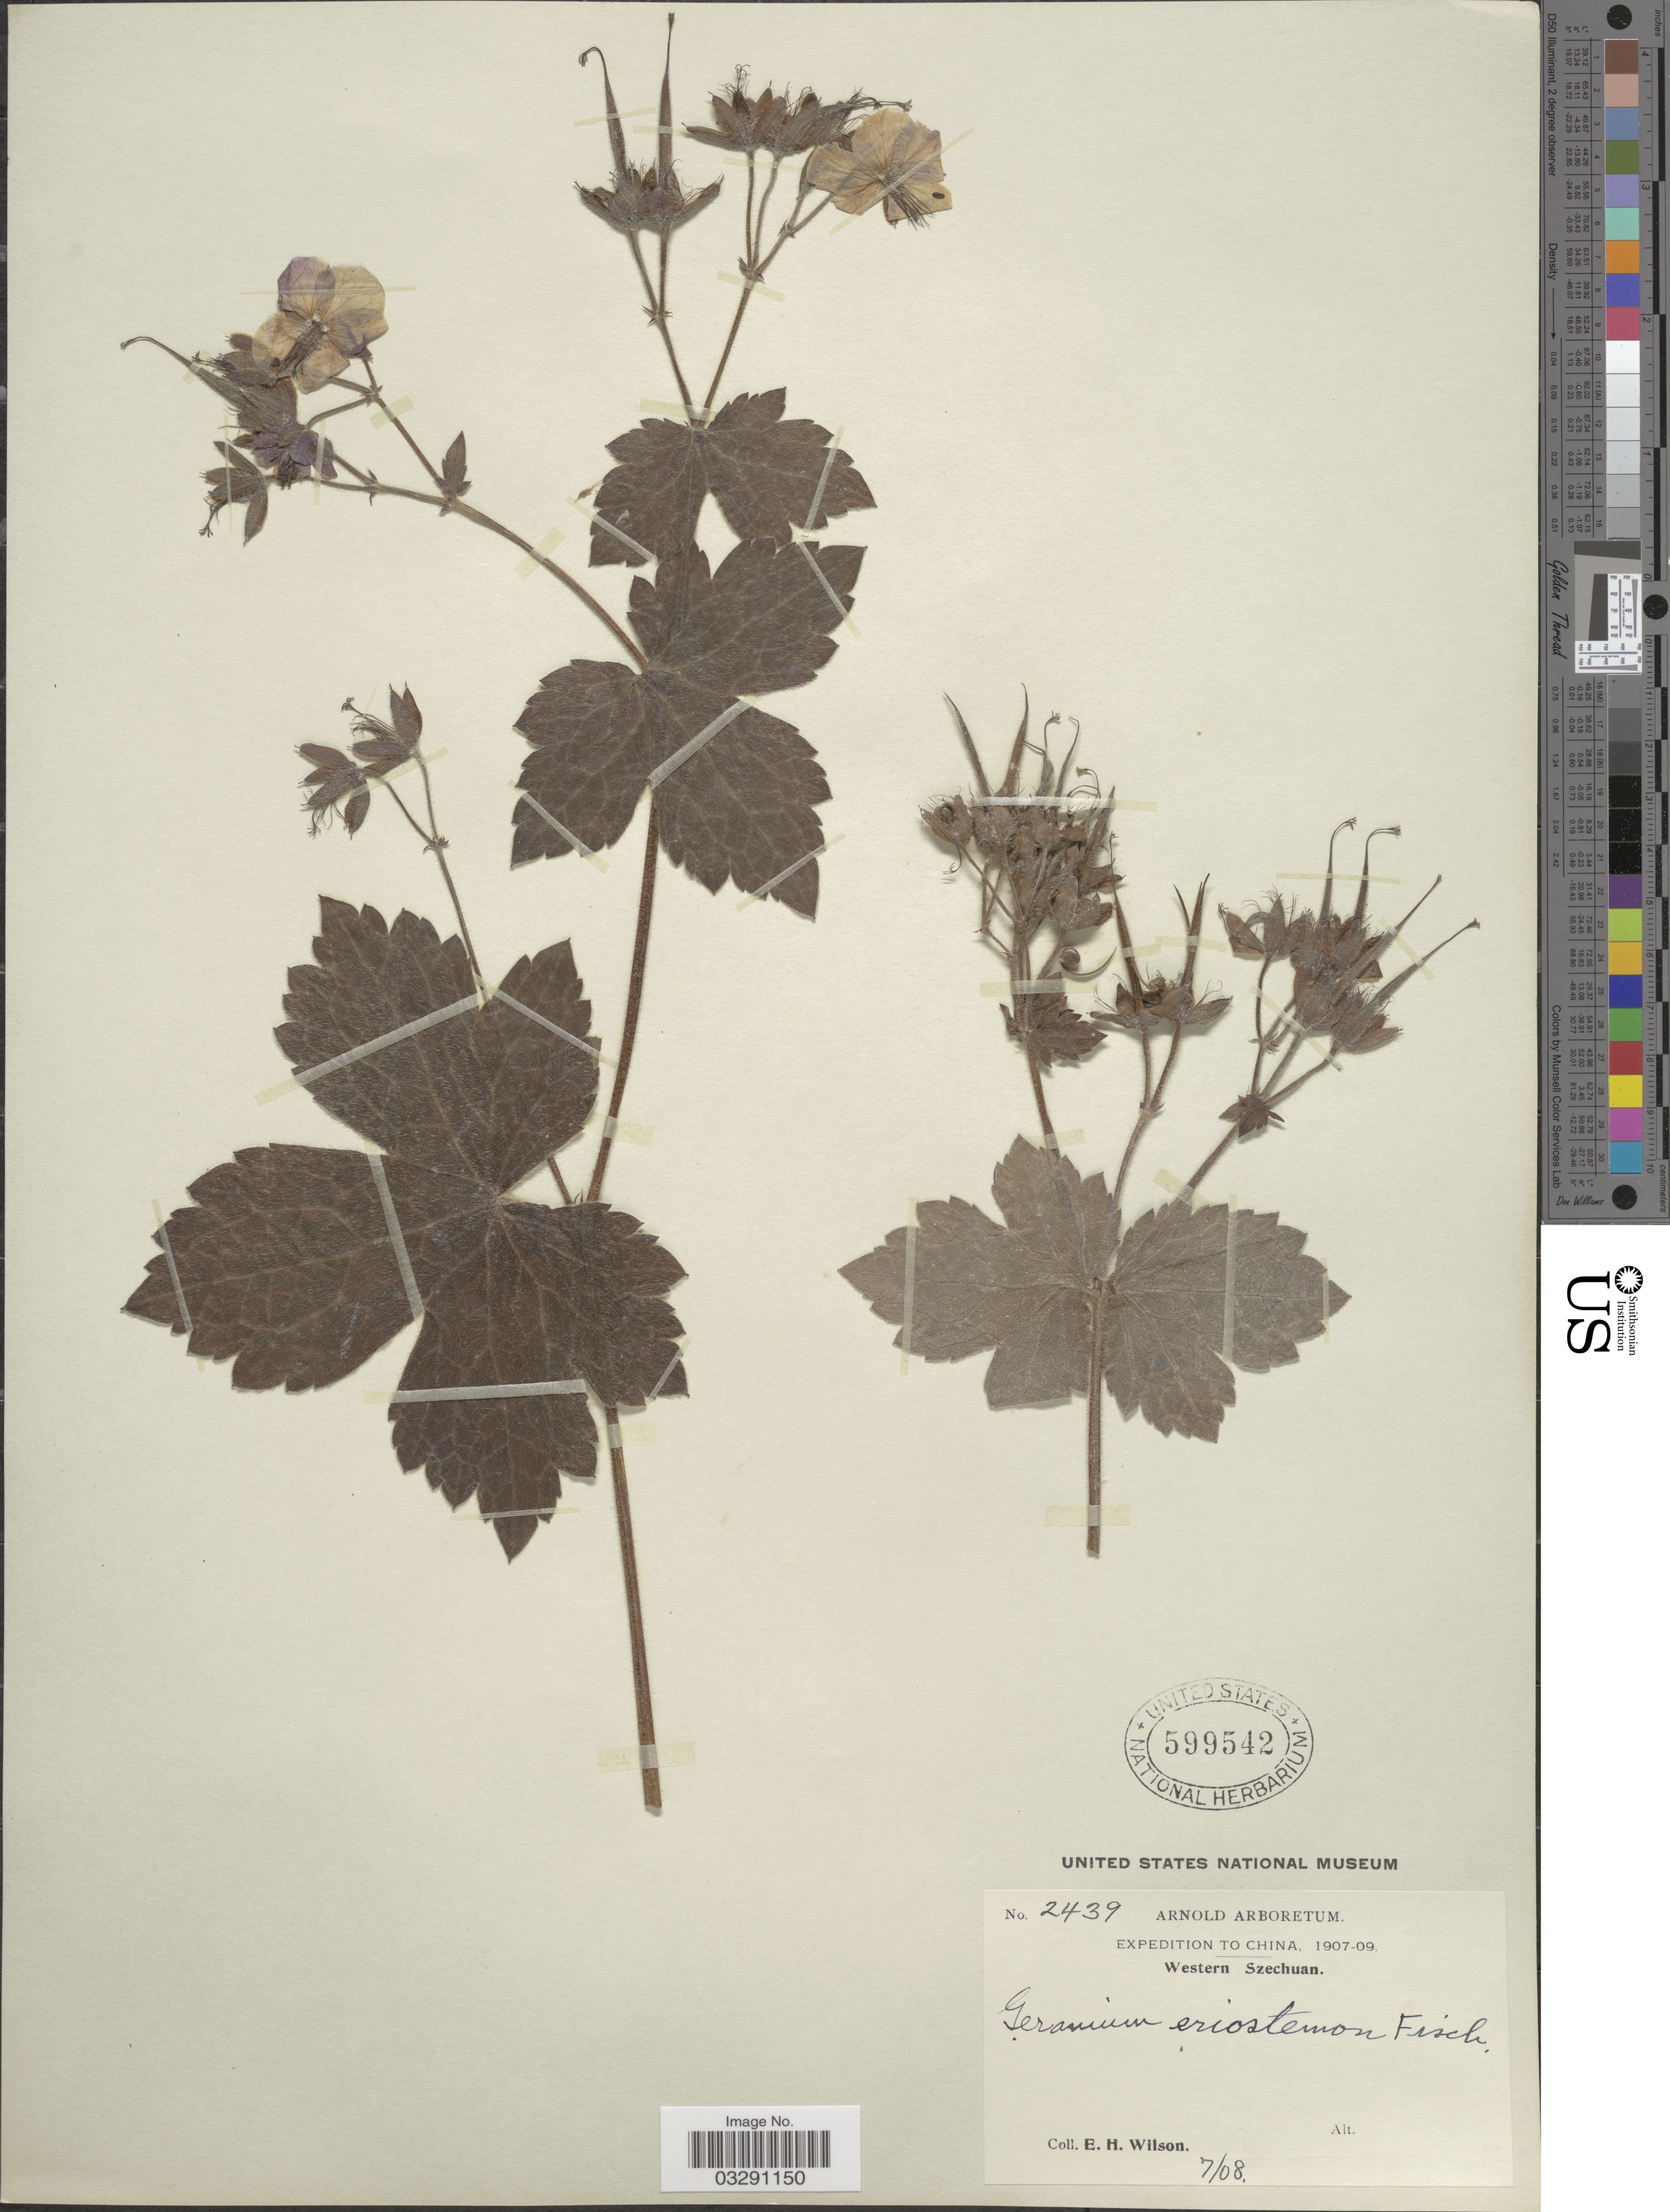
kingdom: Plantae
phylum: Tracheophyta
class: Magnoliopsida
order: Geraniales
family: Geraniaceae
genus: Geranium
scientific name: Geranium eriostemon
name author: Fisch. ex DC.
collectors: E. Wilson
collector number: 2439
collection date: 1908-07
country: China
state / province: Sichuan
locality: Western Szechuan.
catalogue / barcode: US 599542